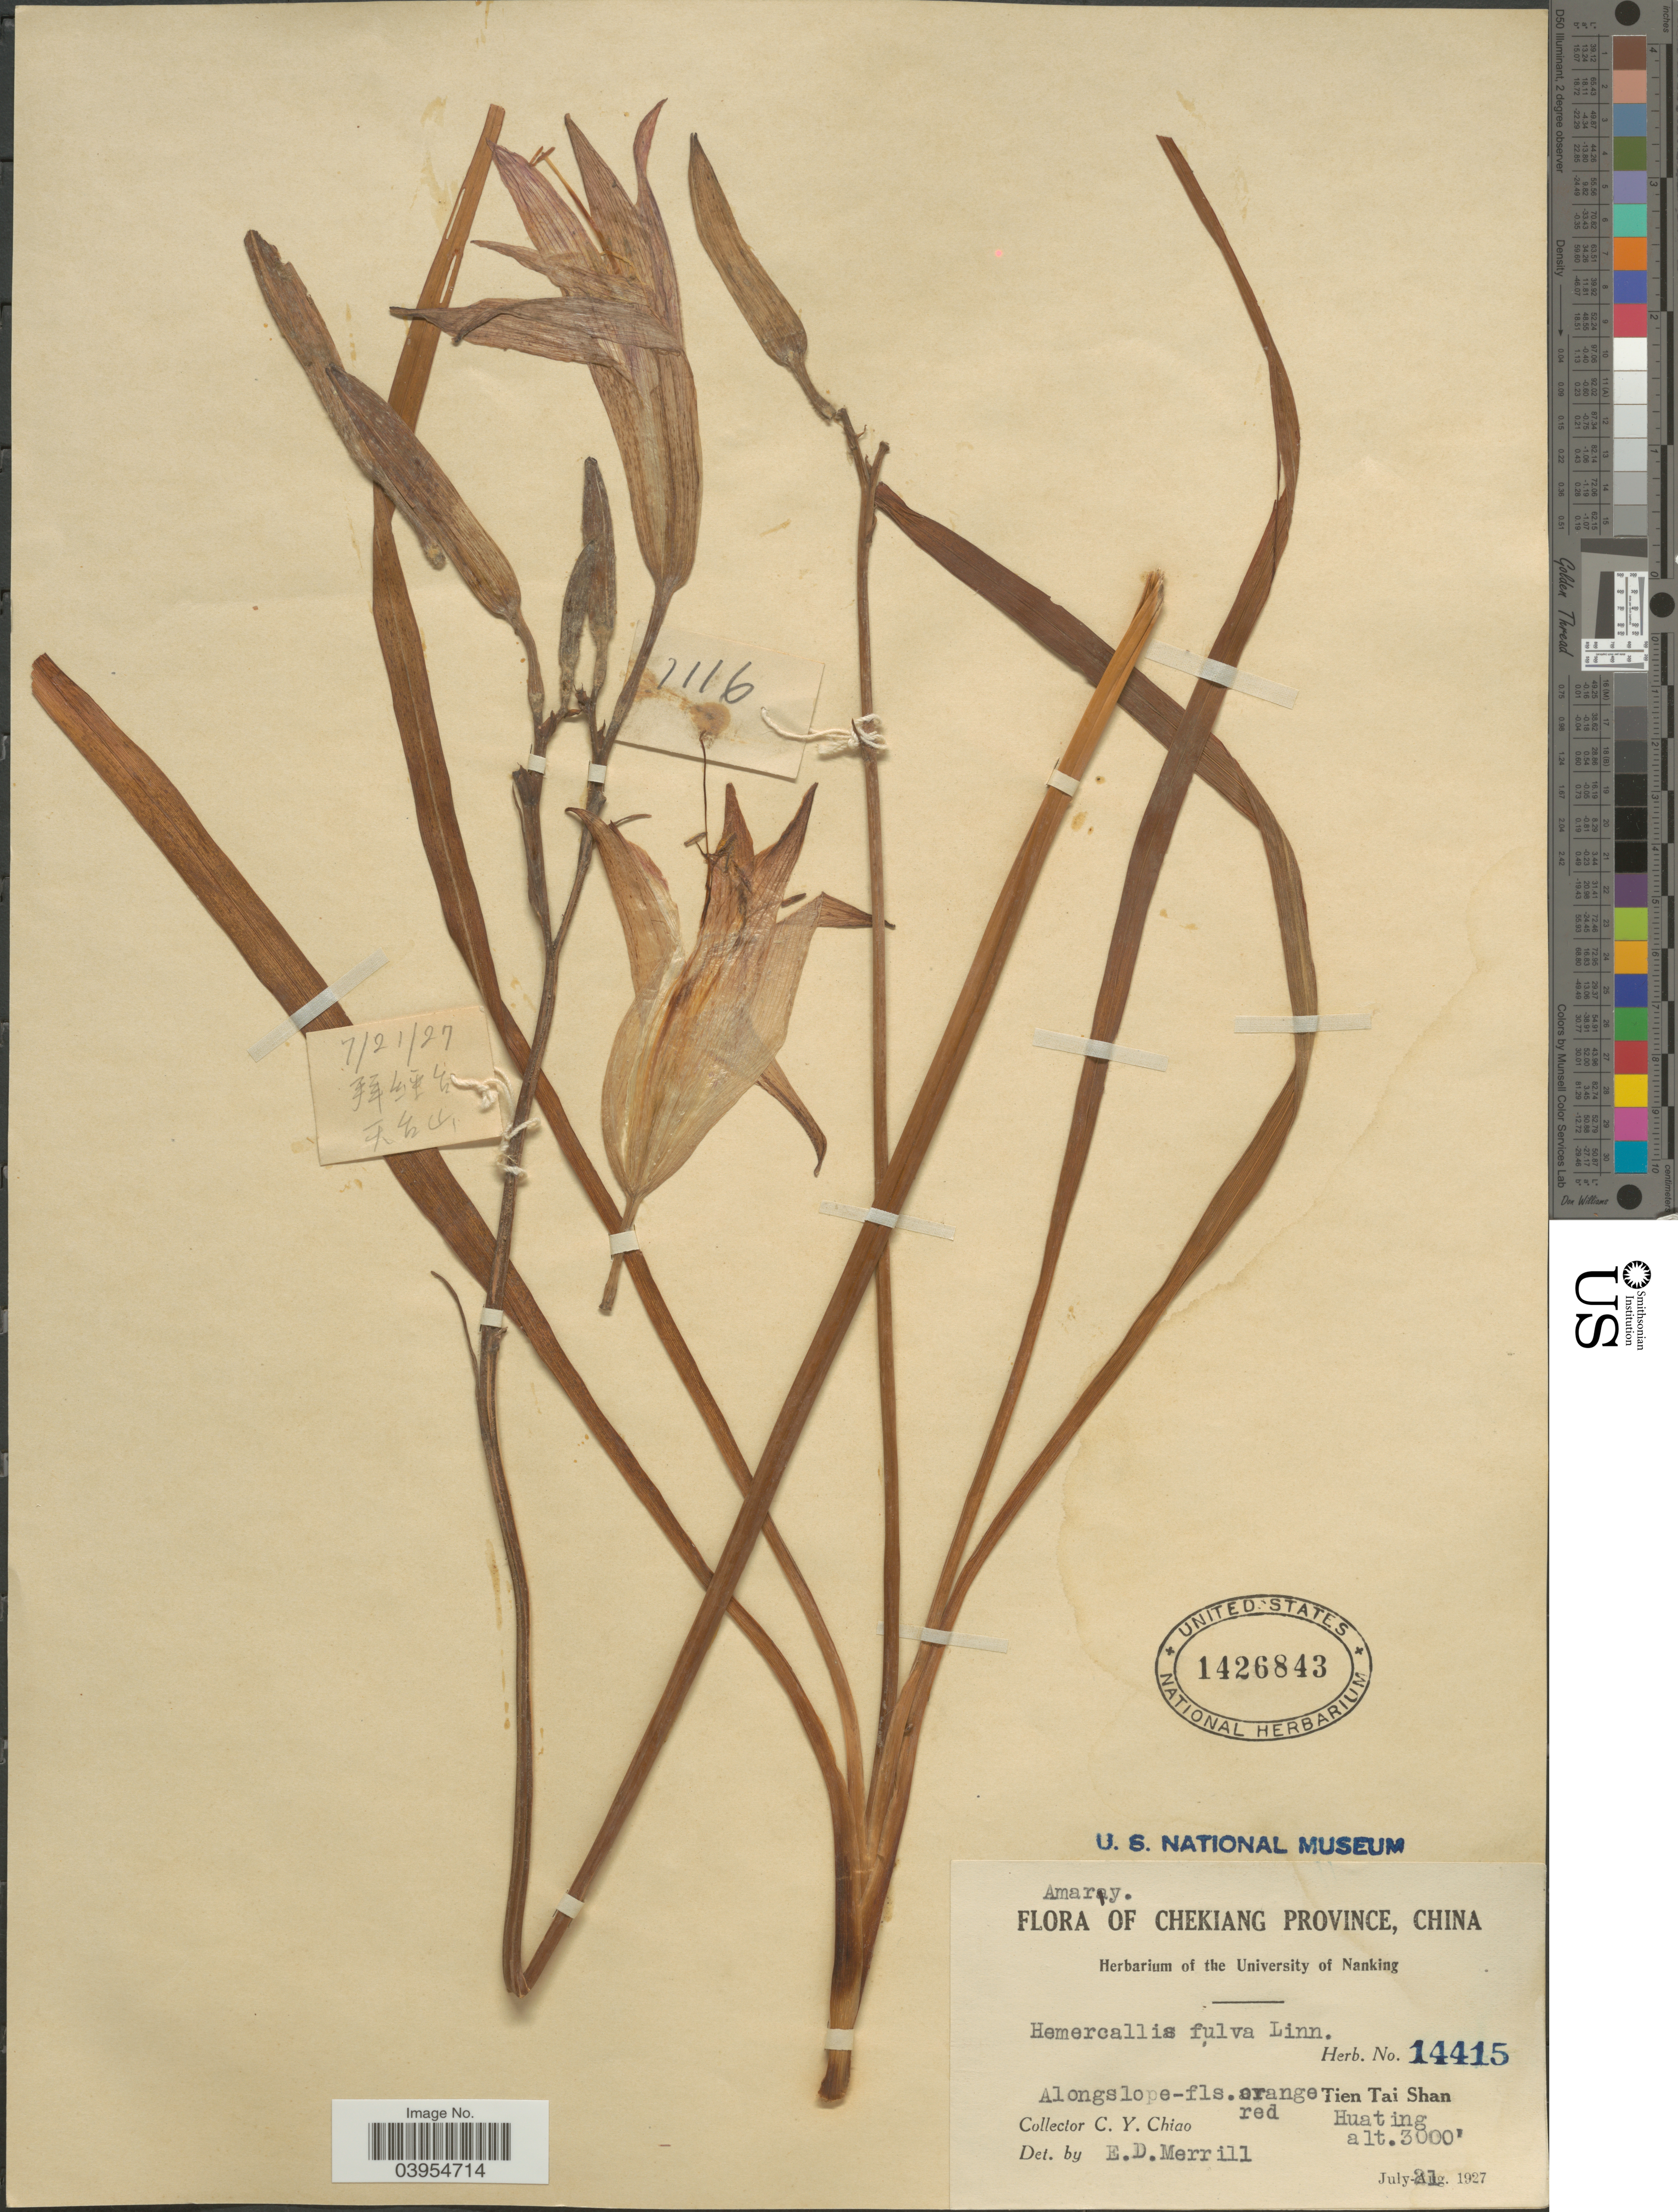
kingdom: Plantae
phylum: Tracheophyta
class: Liliopsida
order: Asparagales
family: Asphodelaceae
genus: Hemerocallis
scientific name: Hemerocallis fulva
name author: L.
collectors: C. Y. Chiao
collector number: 14415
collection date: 1927-07-21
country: China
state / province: Zhejiang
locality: Chekiang Province. Tien Tai Shan. Huating.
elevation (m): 914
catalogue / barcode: US 1426843